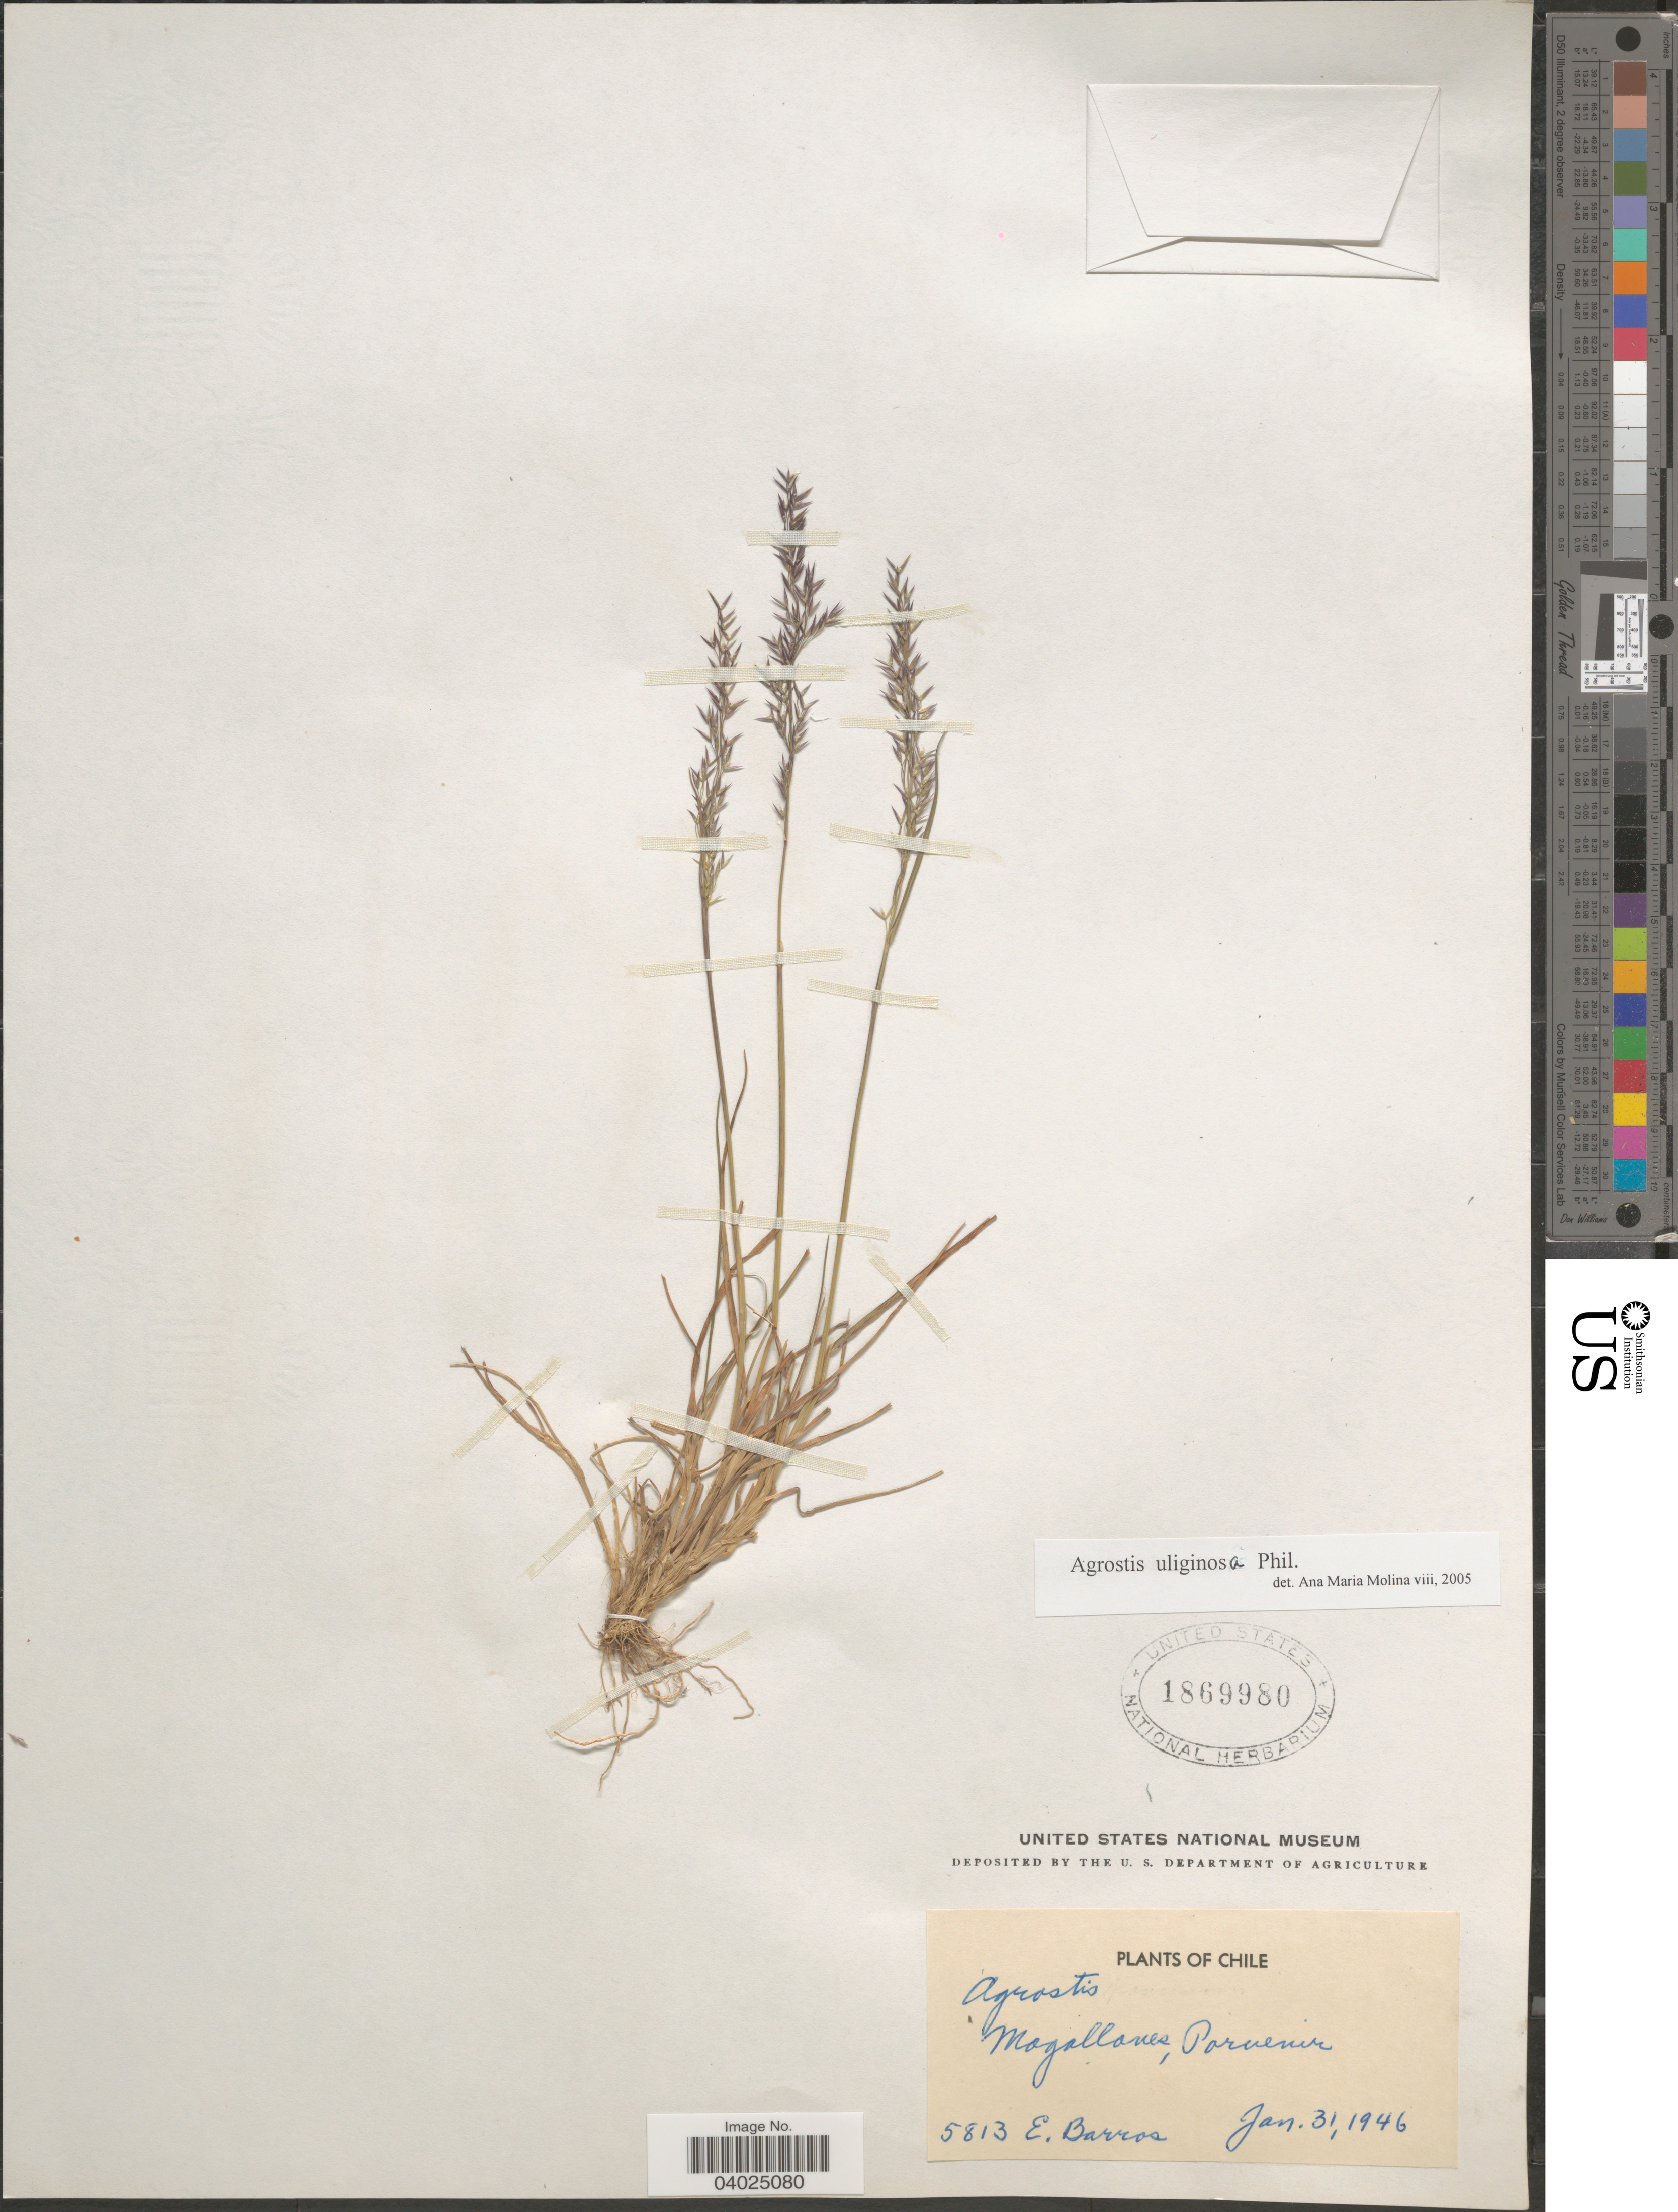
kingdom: Plantae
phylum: Tracheophyta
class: Liliopsida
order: Poales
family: Poaceae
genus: Agrostis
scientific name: Agrostis uliginosa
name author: Phil.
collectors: E. Barros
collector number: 5813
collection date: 1946-01-31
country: Chile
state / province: Magallanes y de la Antártica Chilena (XII)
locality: Magallanes, Porvenir.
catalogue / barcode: US 1869980